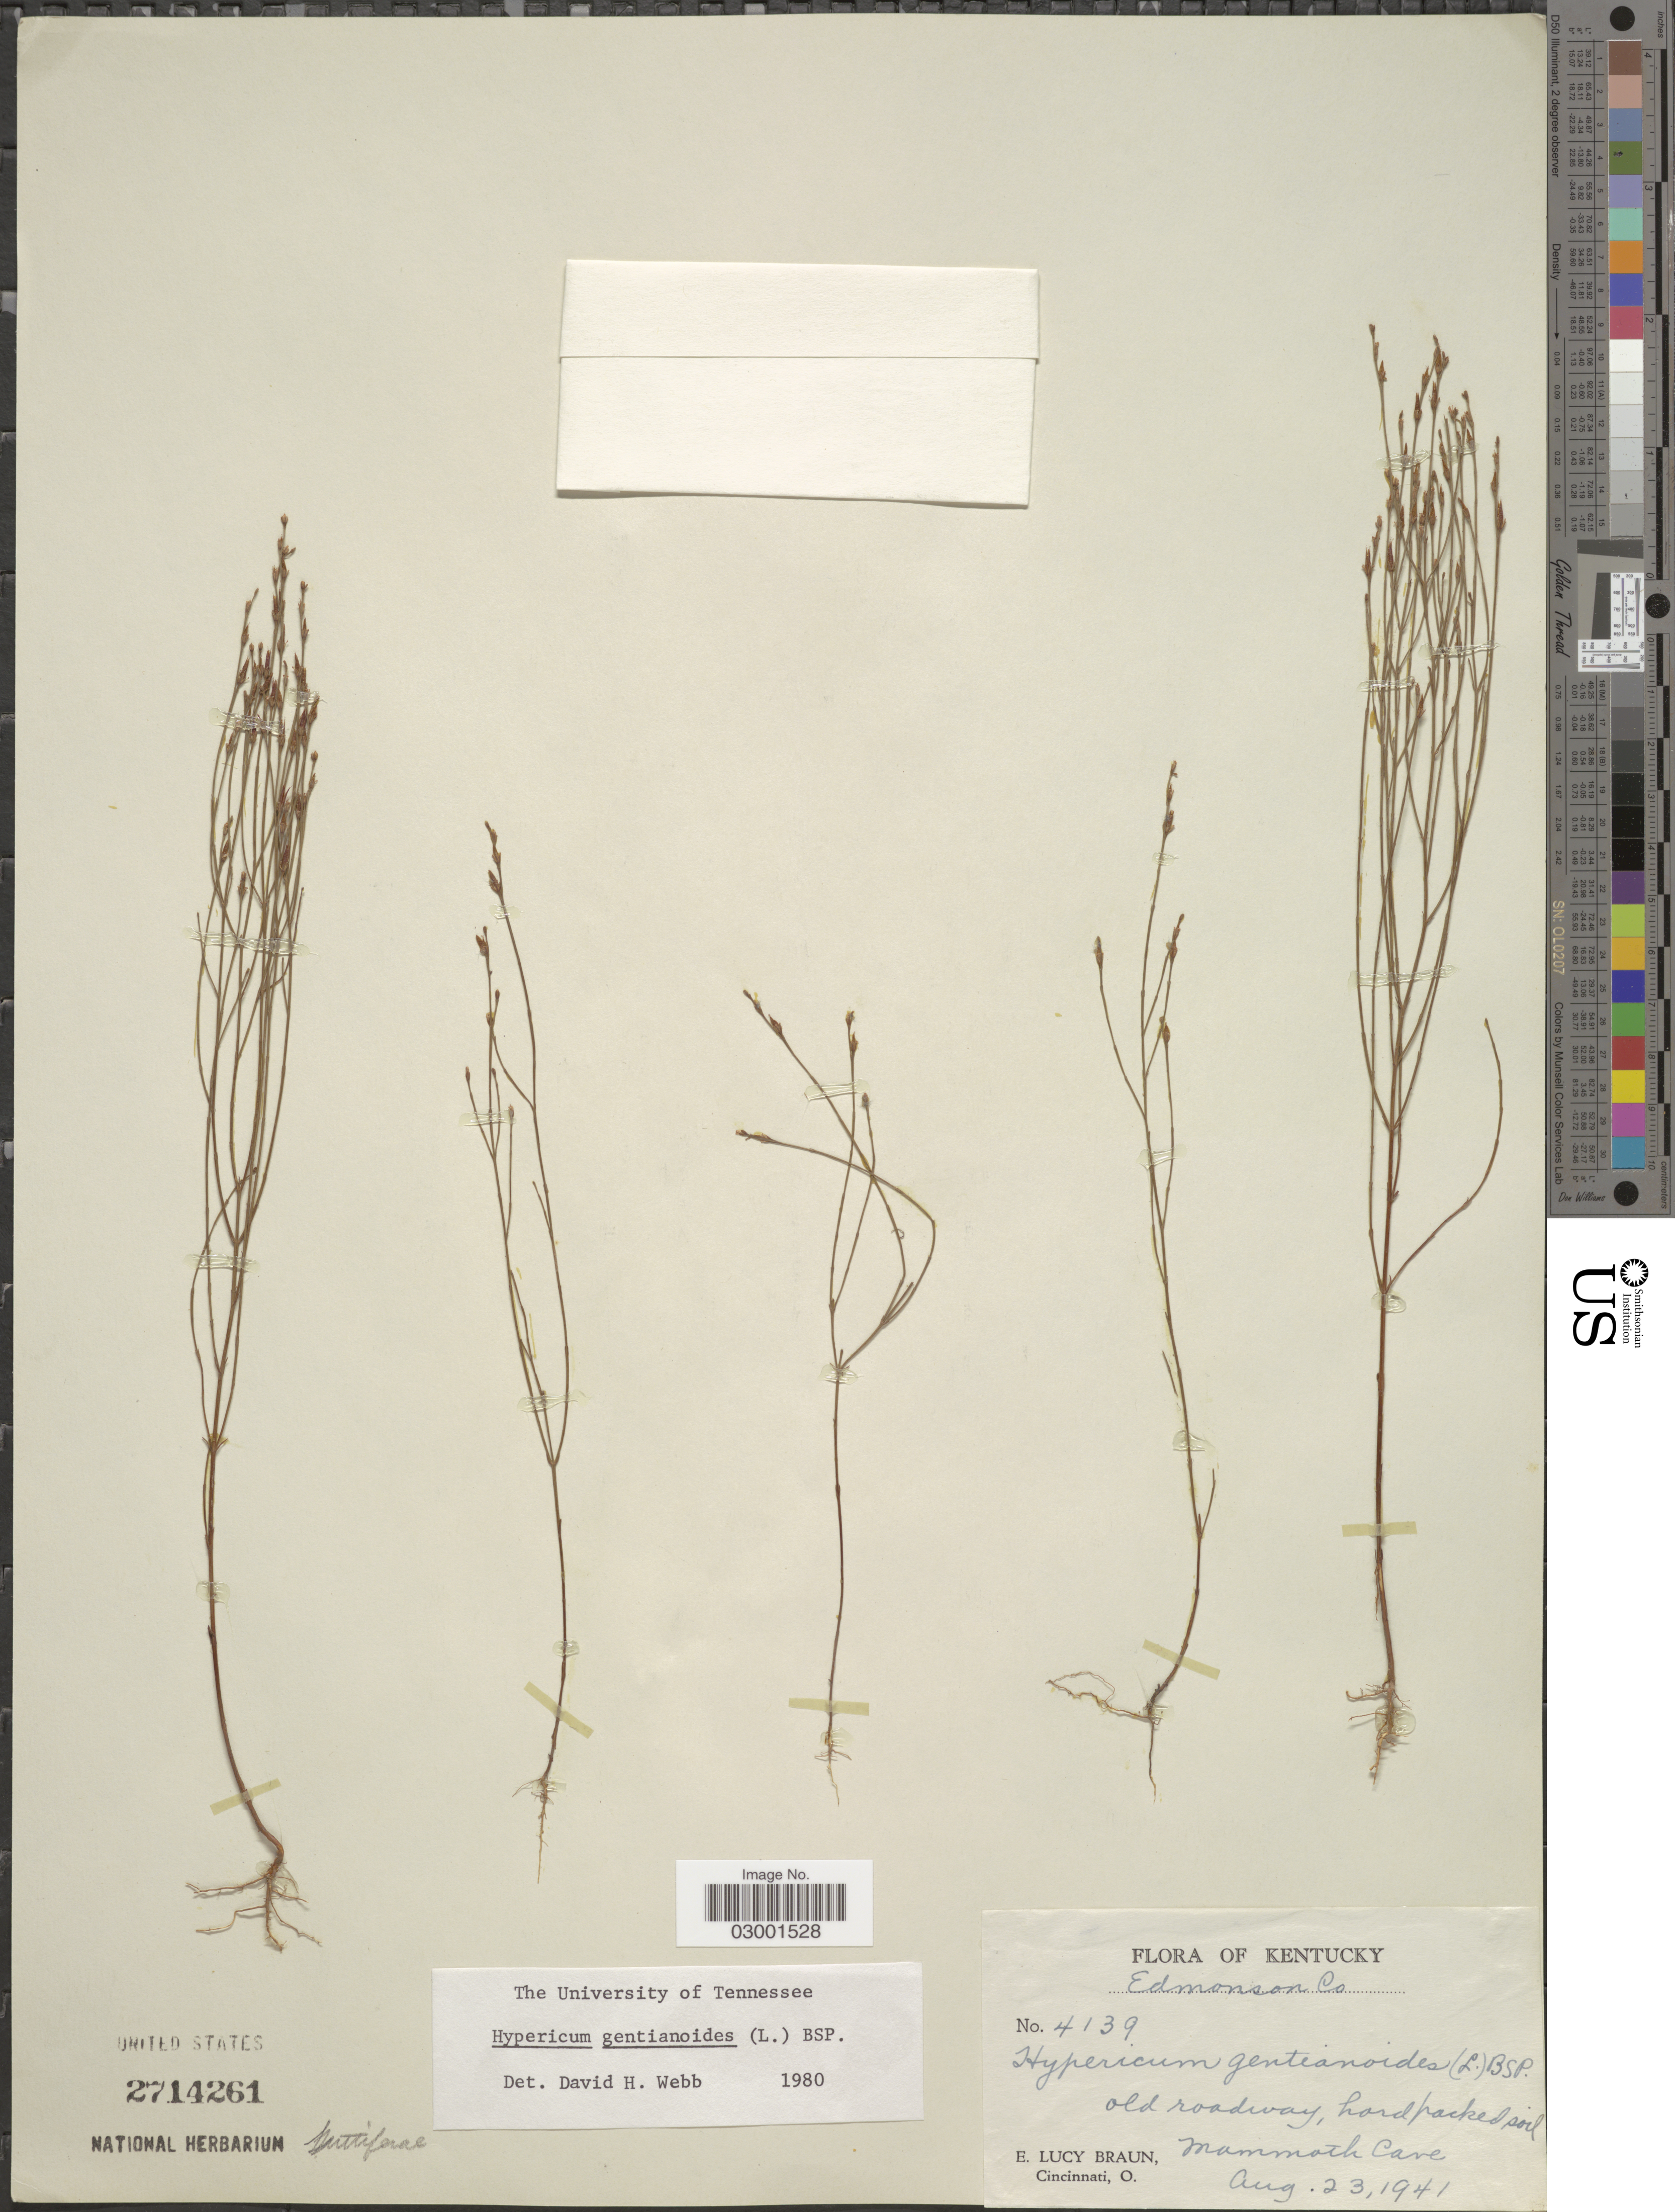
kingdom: Plantae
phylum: Tracheophyta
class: Magnoliopsida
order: Malpighiales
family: Hypericaceae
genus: Hypericum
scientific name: Hypericum gentianoides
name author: (L.) Britton, Stearns & Poggenb.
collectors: E. L. Braun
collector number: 4139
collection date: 1941-08-23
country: United States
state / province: Kentucky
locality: Old roadway, Mammoth Cave. Edmonson Co.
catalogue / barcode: US 2714261